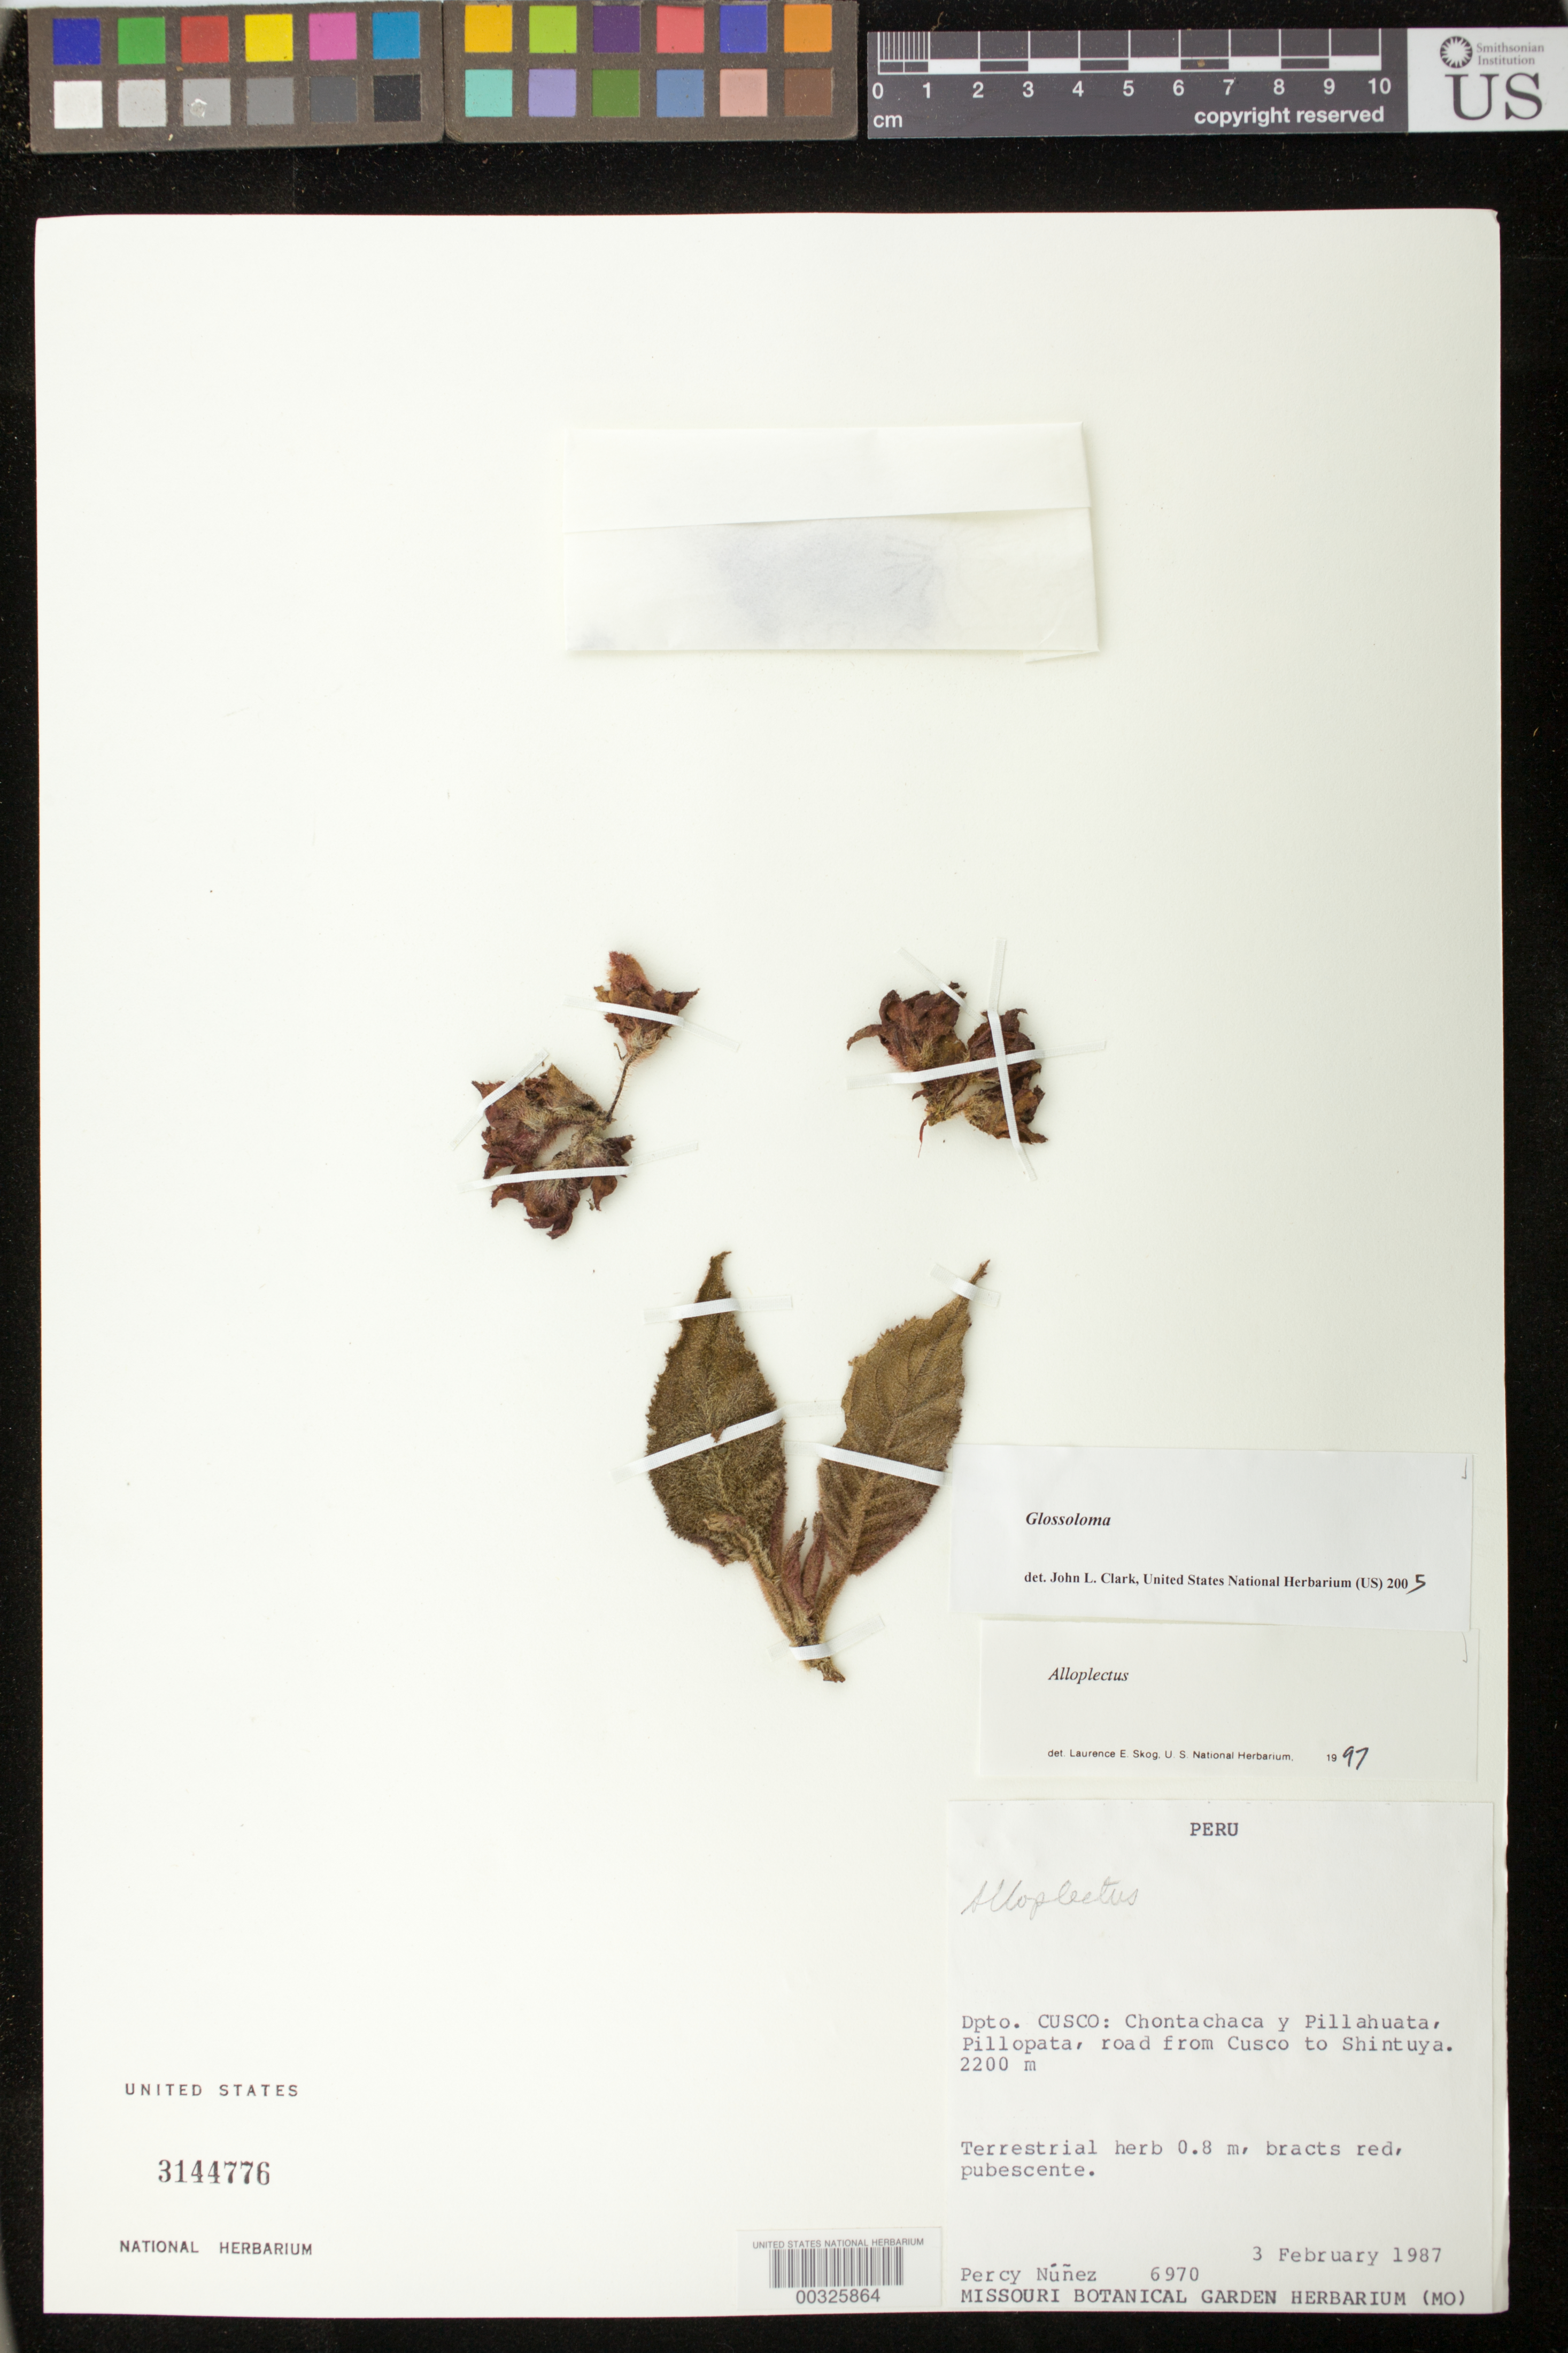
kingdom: Plantae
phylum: Tracheophyta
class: Magnoliopsida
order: Lamiales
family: Gesneriaceae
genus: Glossoloma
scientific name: Glossoloma sp.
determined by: Clark, J. L., (SEL), The Marie Selby Botanical Garden (UNITED STATES)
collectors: P. Núñez V.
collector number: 6970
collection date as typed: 03 Feb 1987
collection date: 1987-02-03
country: Peru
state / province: Cusco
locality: Chontachaca y Pillahuata, Pillopata, road from Cusco to Shintuya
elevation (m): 2200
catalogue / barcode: US 3144776